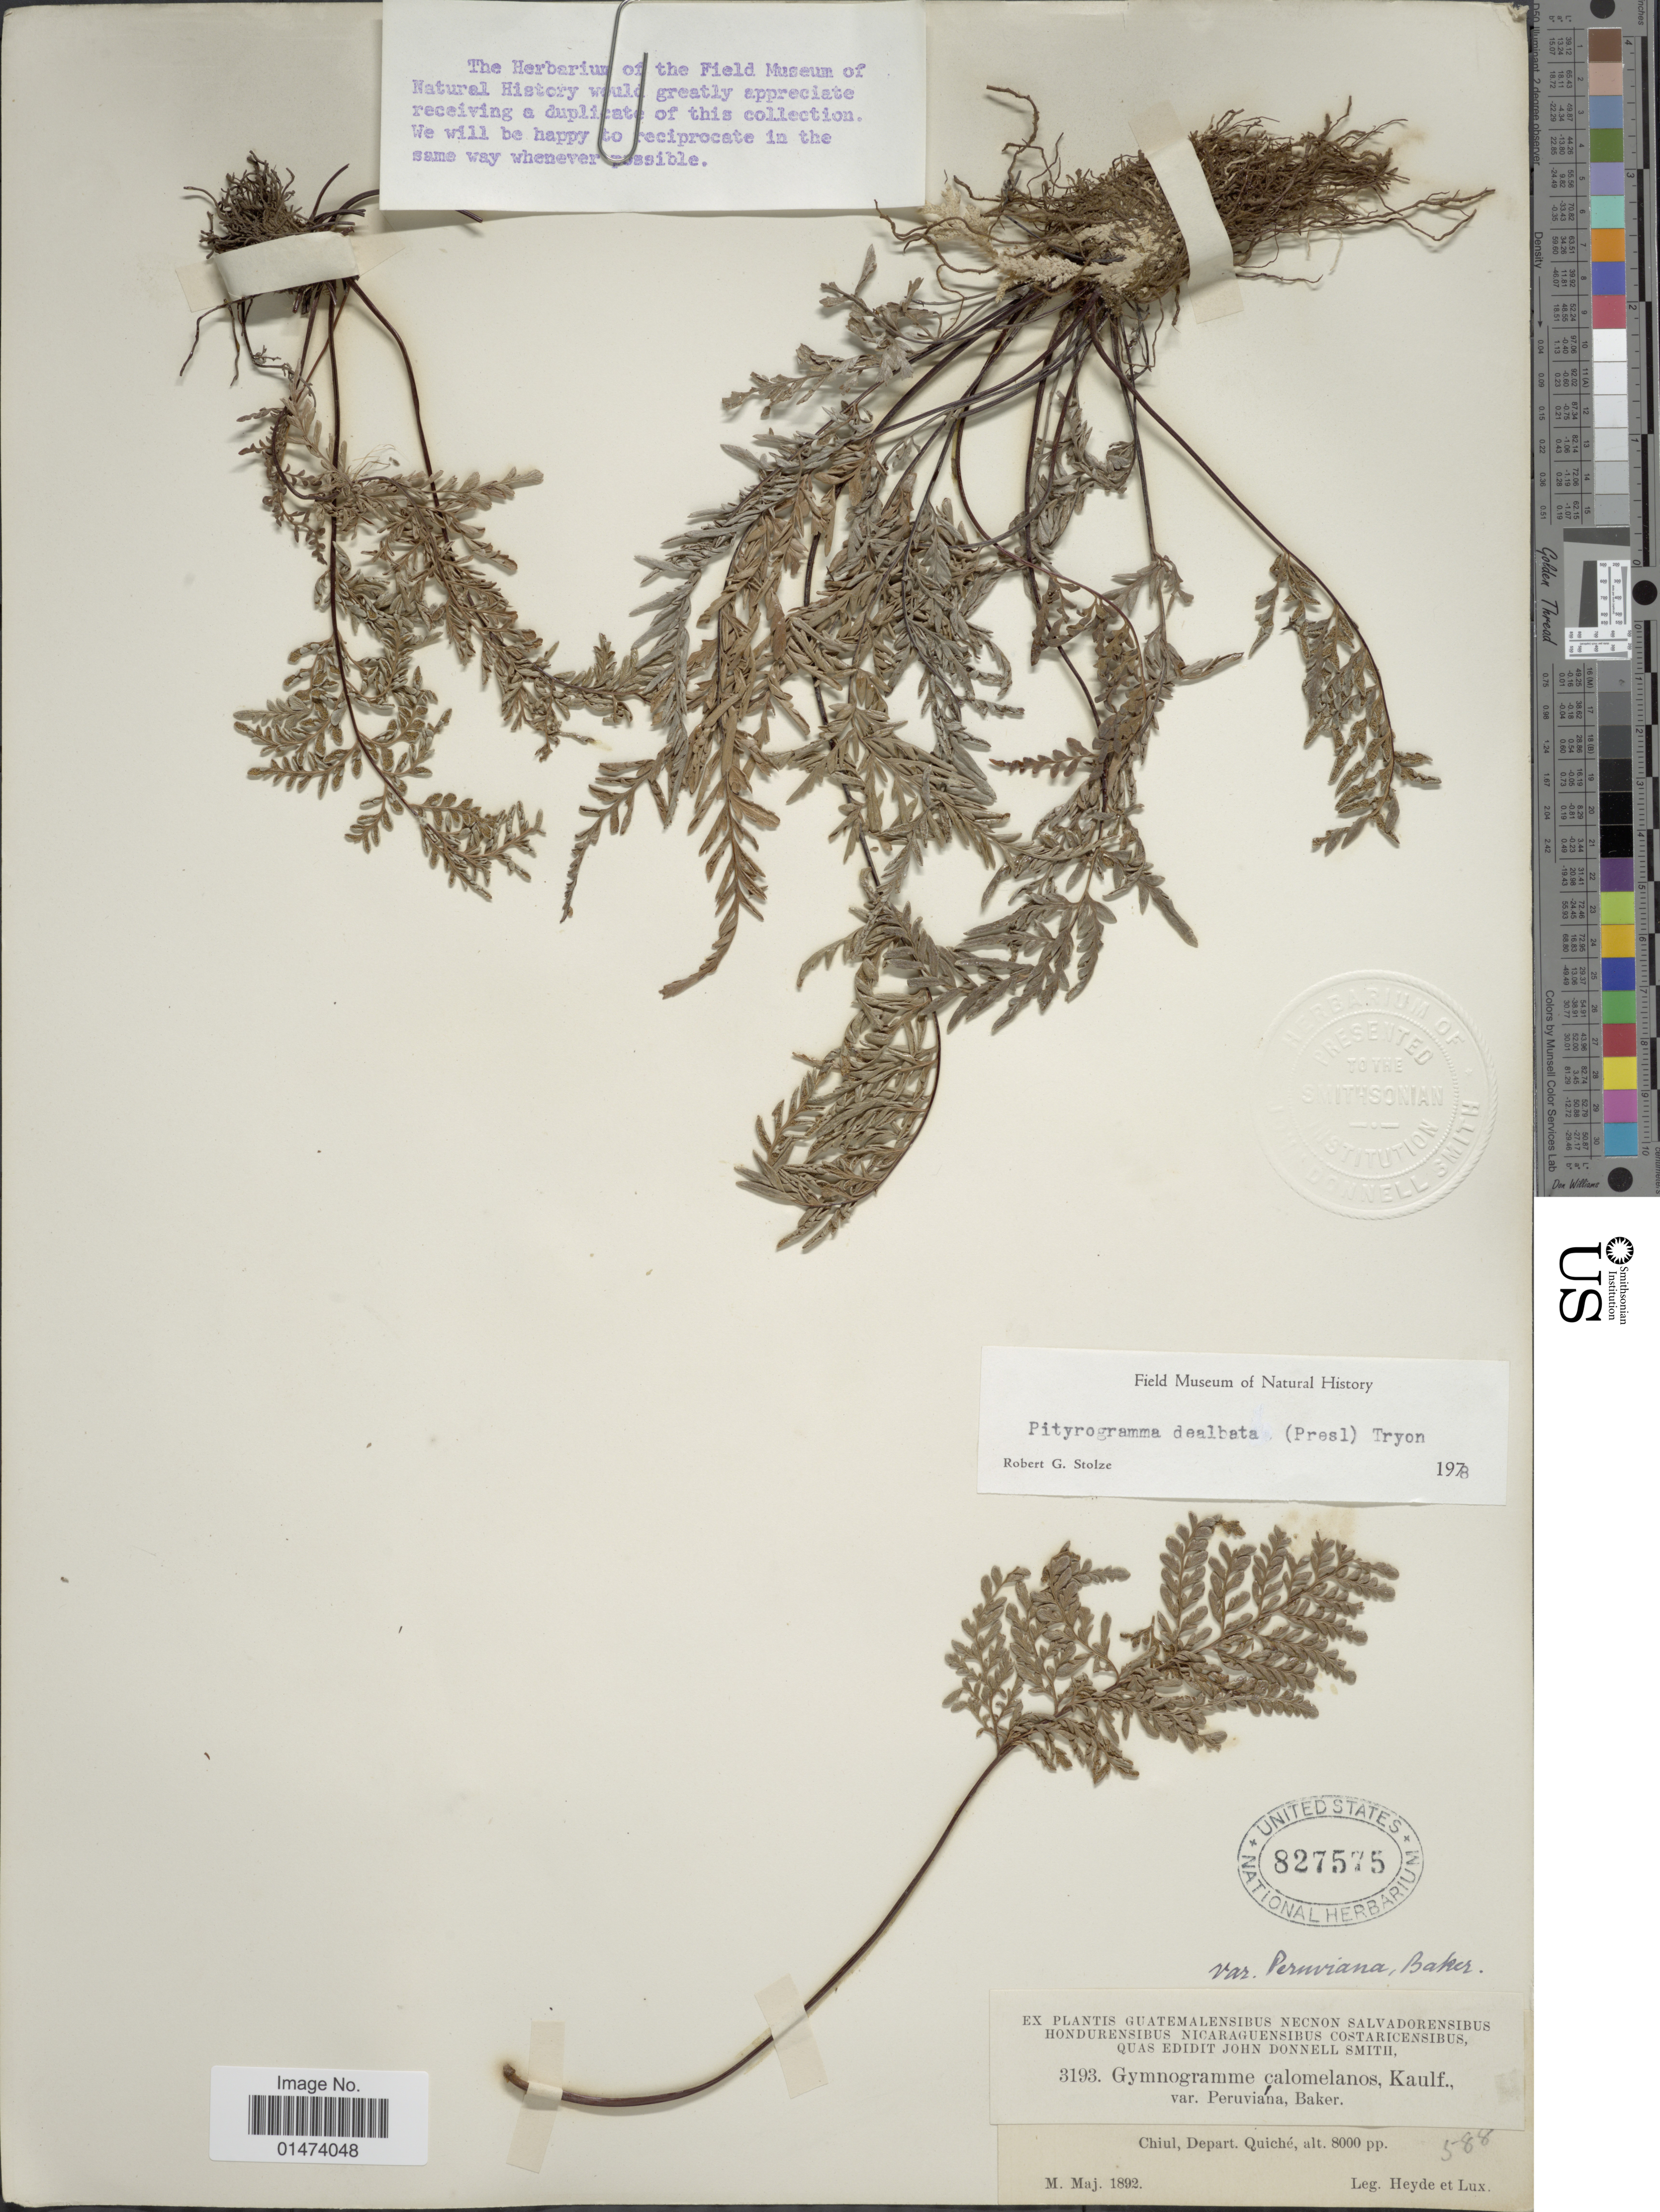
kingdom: Plantae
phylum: Tracheophyta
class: Polypodiopsida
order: Polypodiales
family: Pteridaceae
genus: Pityrogramma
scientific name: Pityrogramma dealbata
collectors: Heyde & Lux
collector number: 3193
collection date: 1892-05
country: Guatemala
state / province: El Quiché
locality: Chiul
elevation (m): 2438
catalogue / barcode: US 827575